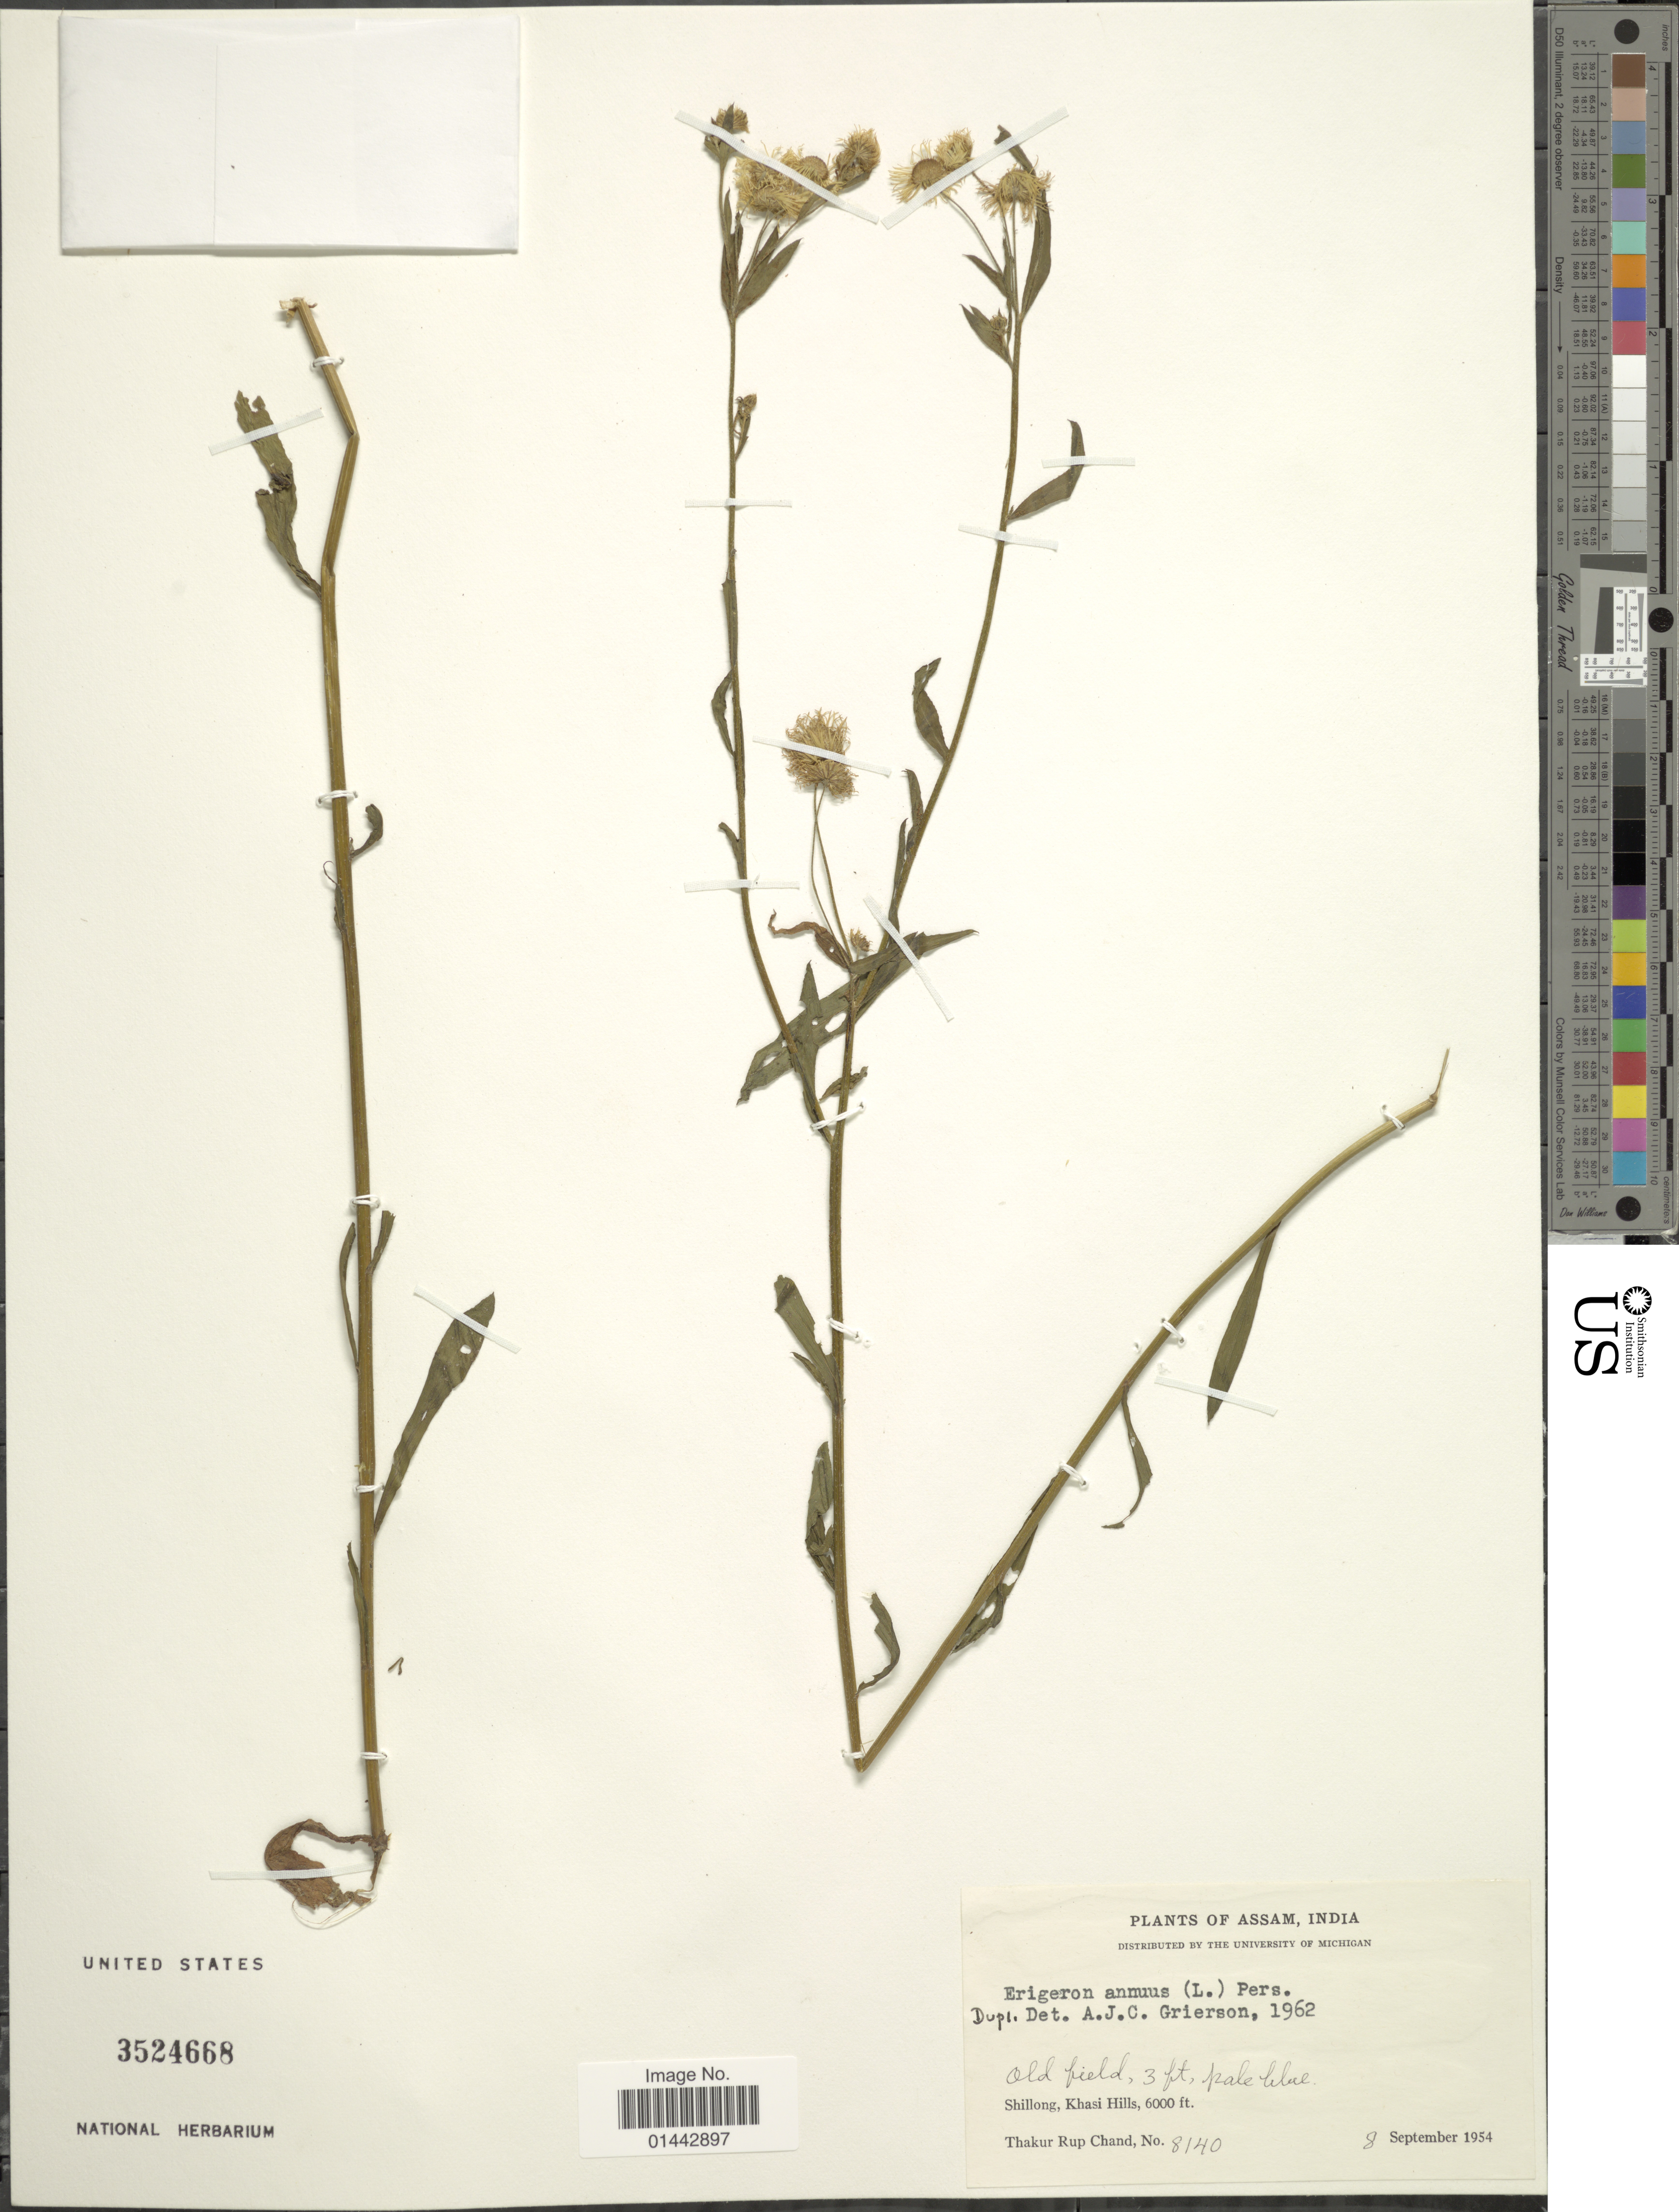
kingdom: Plantae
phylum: Tracheophyta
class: Magnoliopsida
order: Asterales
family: Asteraceae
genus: Erigeron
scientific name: Erigeron annuus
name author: (L.) Pers.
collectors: T. R. Chand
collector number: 8140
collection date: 1954-09-08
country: India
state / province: Meghalaya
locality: Old field, Shillong, Khasi Hills.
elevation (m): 1829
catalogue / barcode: US 3524668